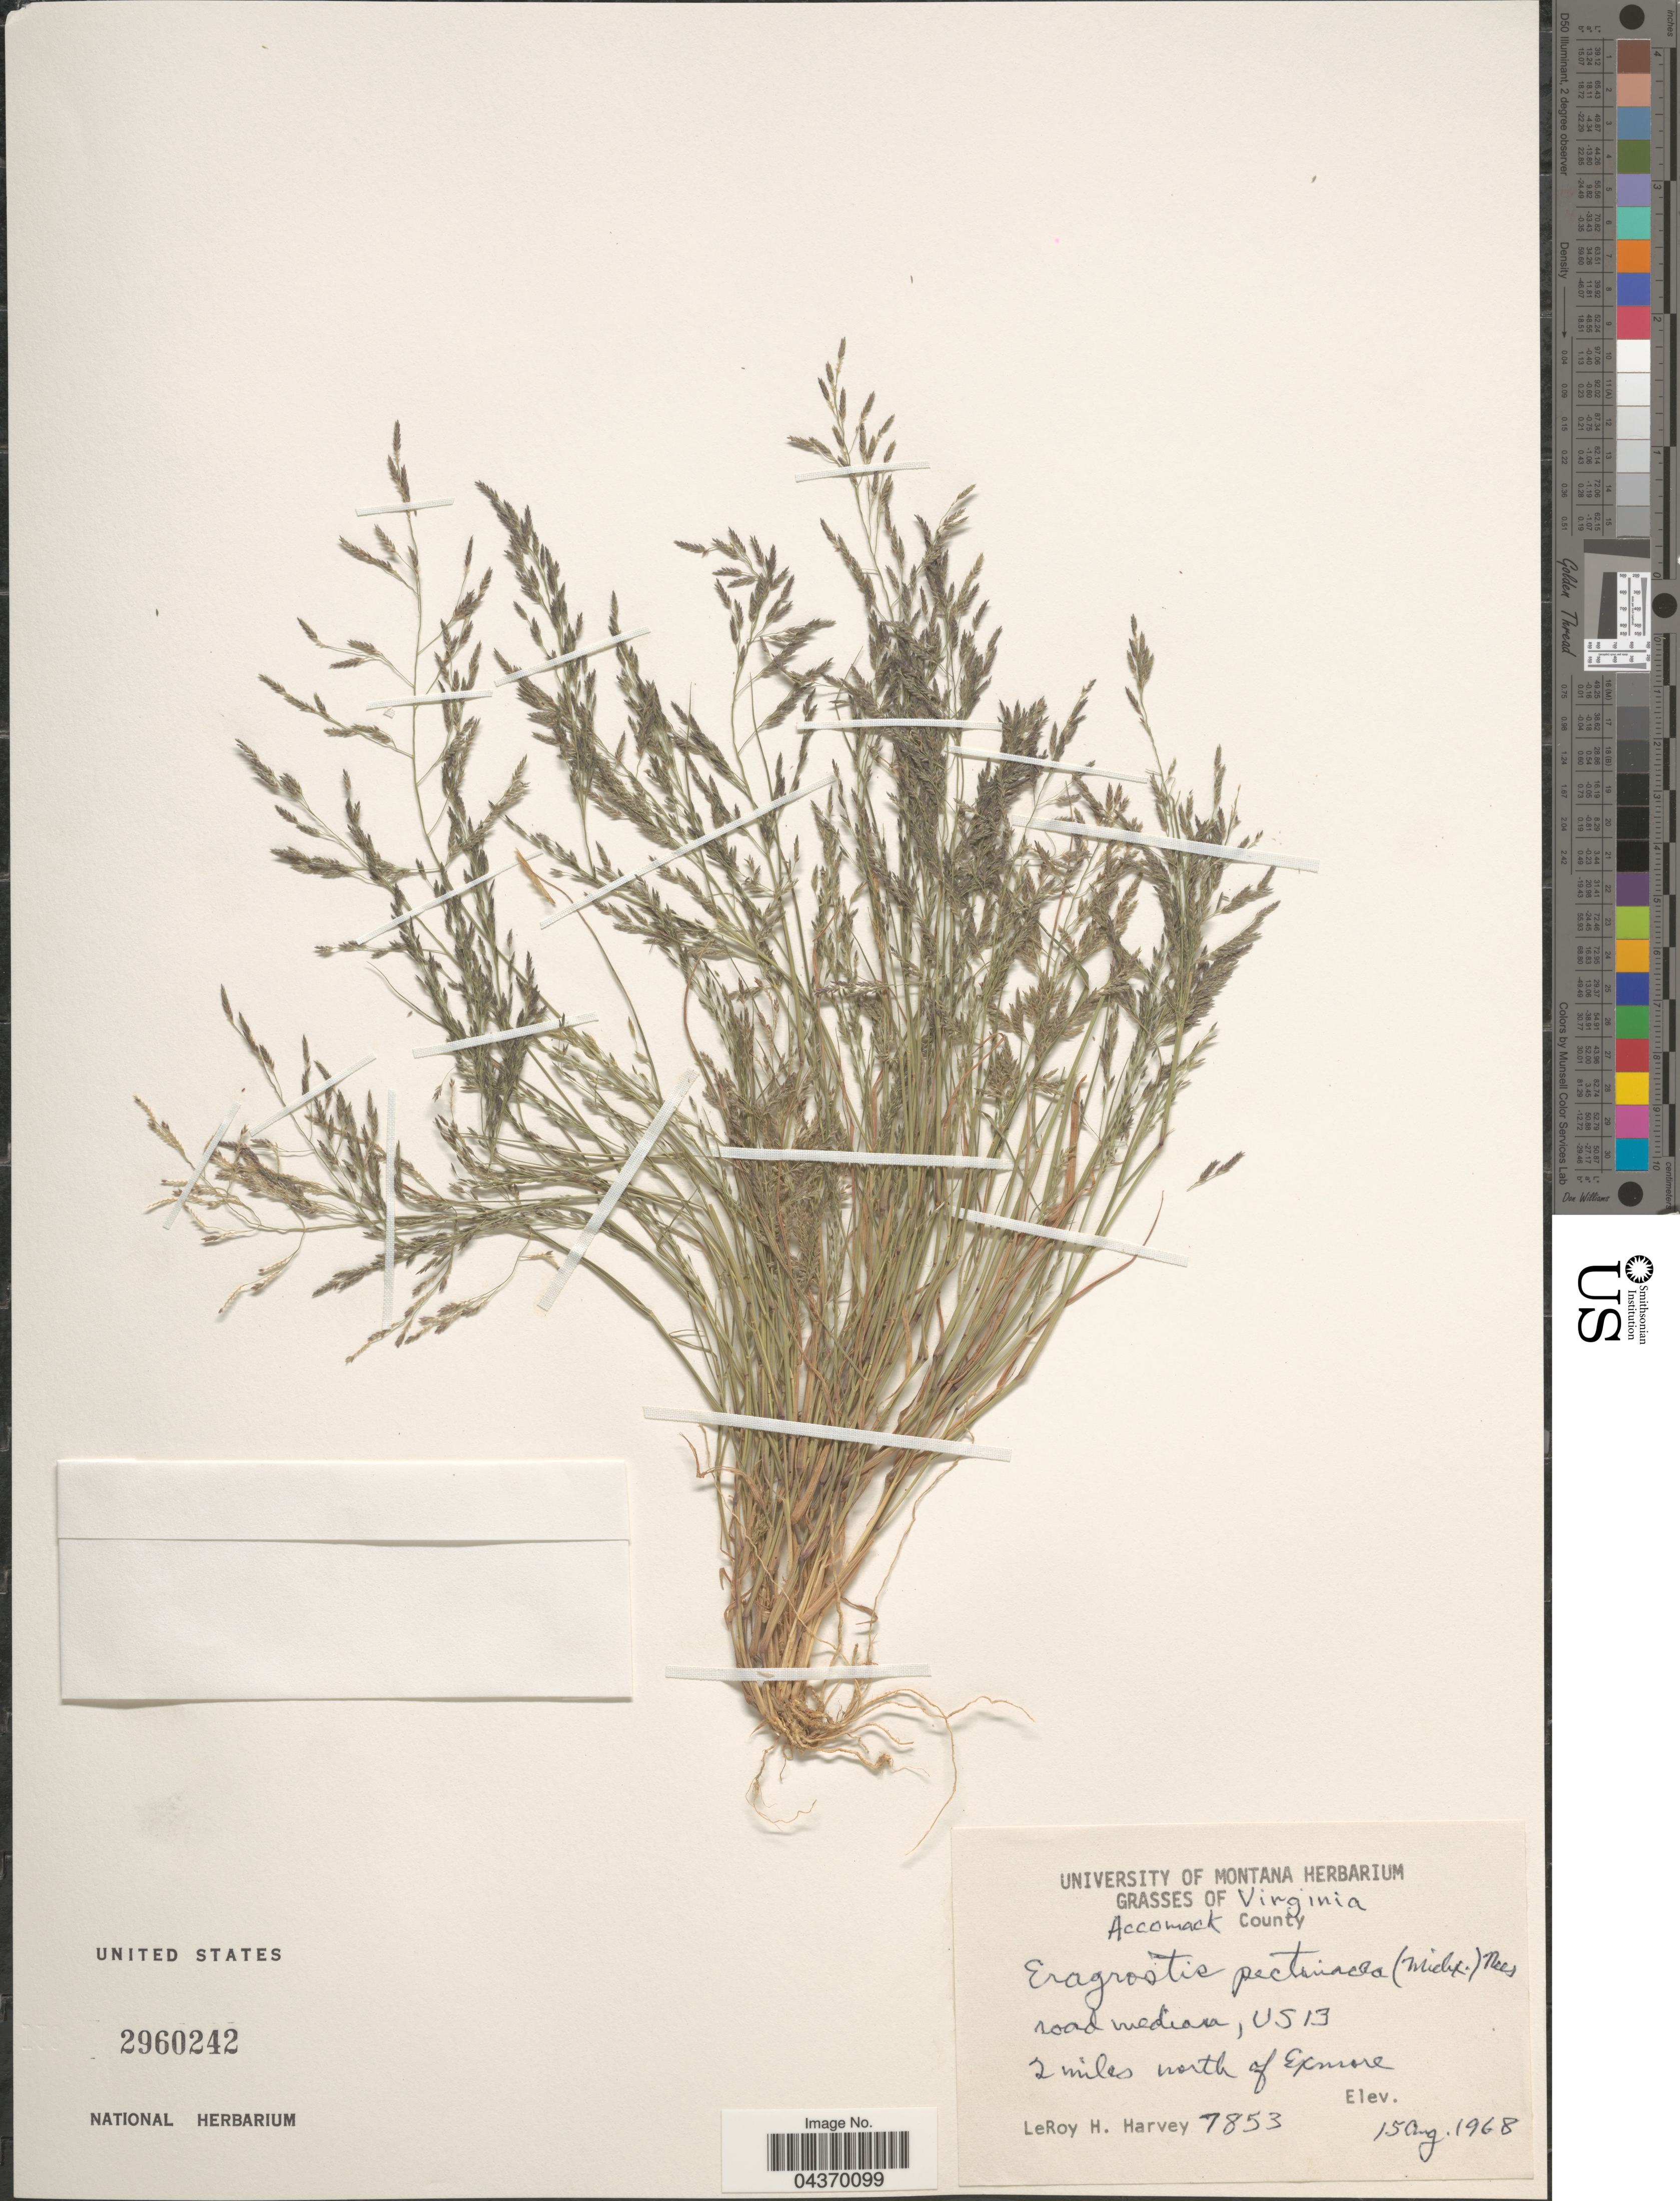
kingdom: Plantae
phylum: Tracheophyta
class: Liliopsida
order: Poales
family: Poaceae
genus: Eragrostis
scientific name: Eragrostis pectinacea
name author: (Michx.) Nees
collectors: L. H. Harvey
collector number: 7853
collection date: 1968-08-15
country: United States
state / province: Virginia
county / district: Accomack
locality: Road median, US 13. 2 miles north of Exmore.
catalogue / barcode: US 2960242